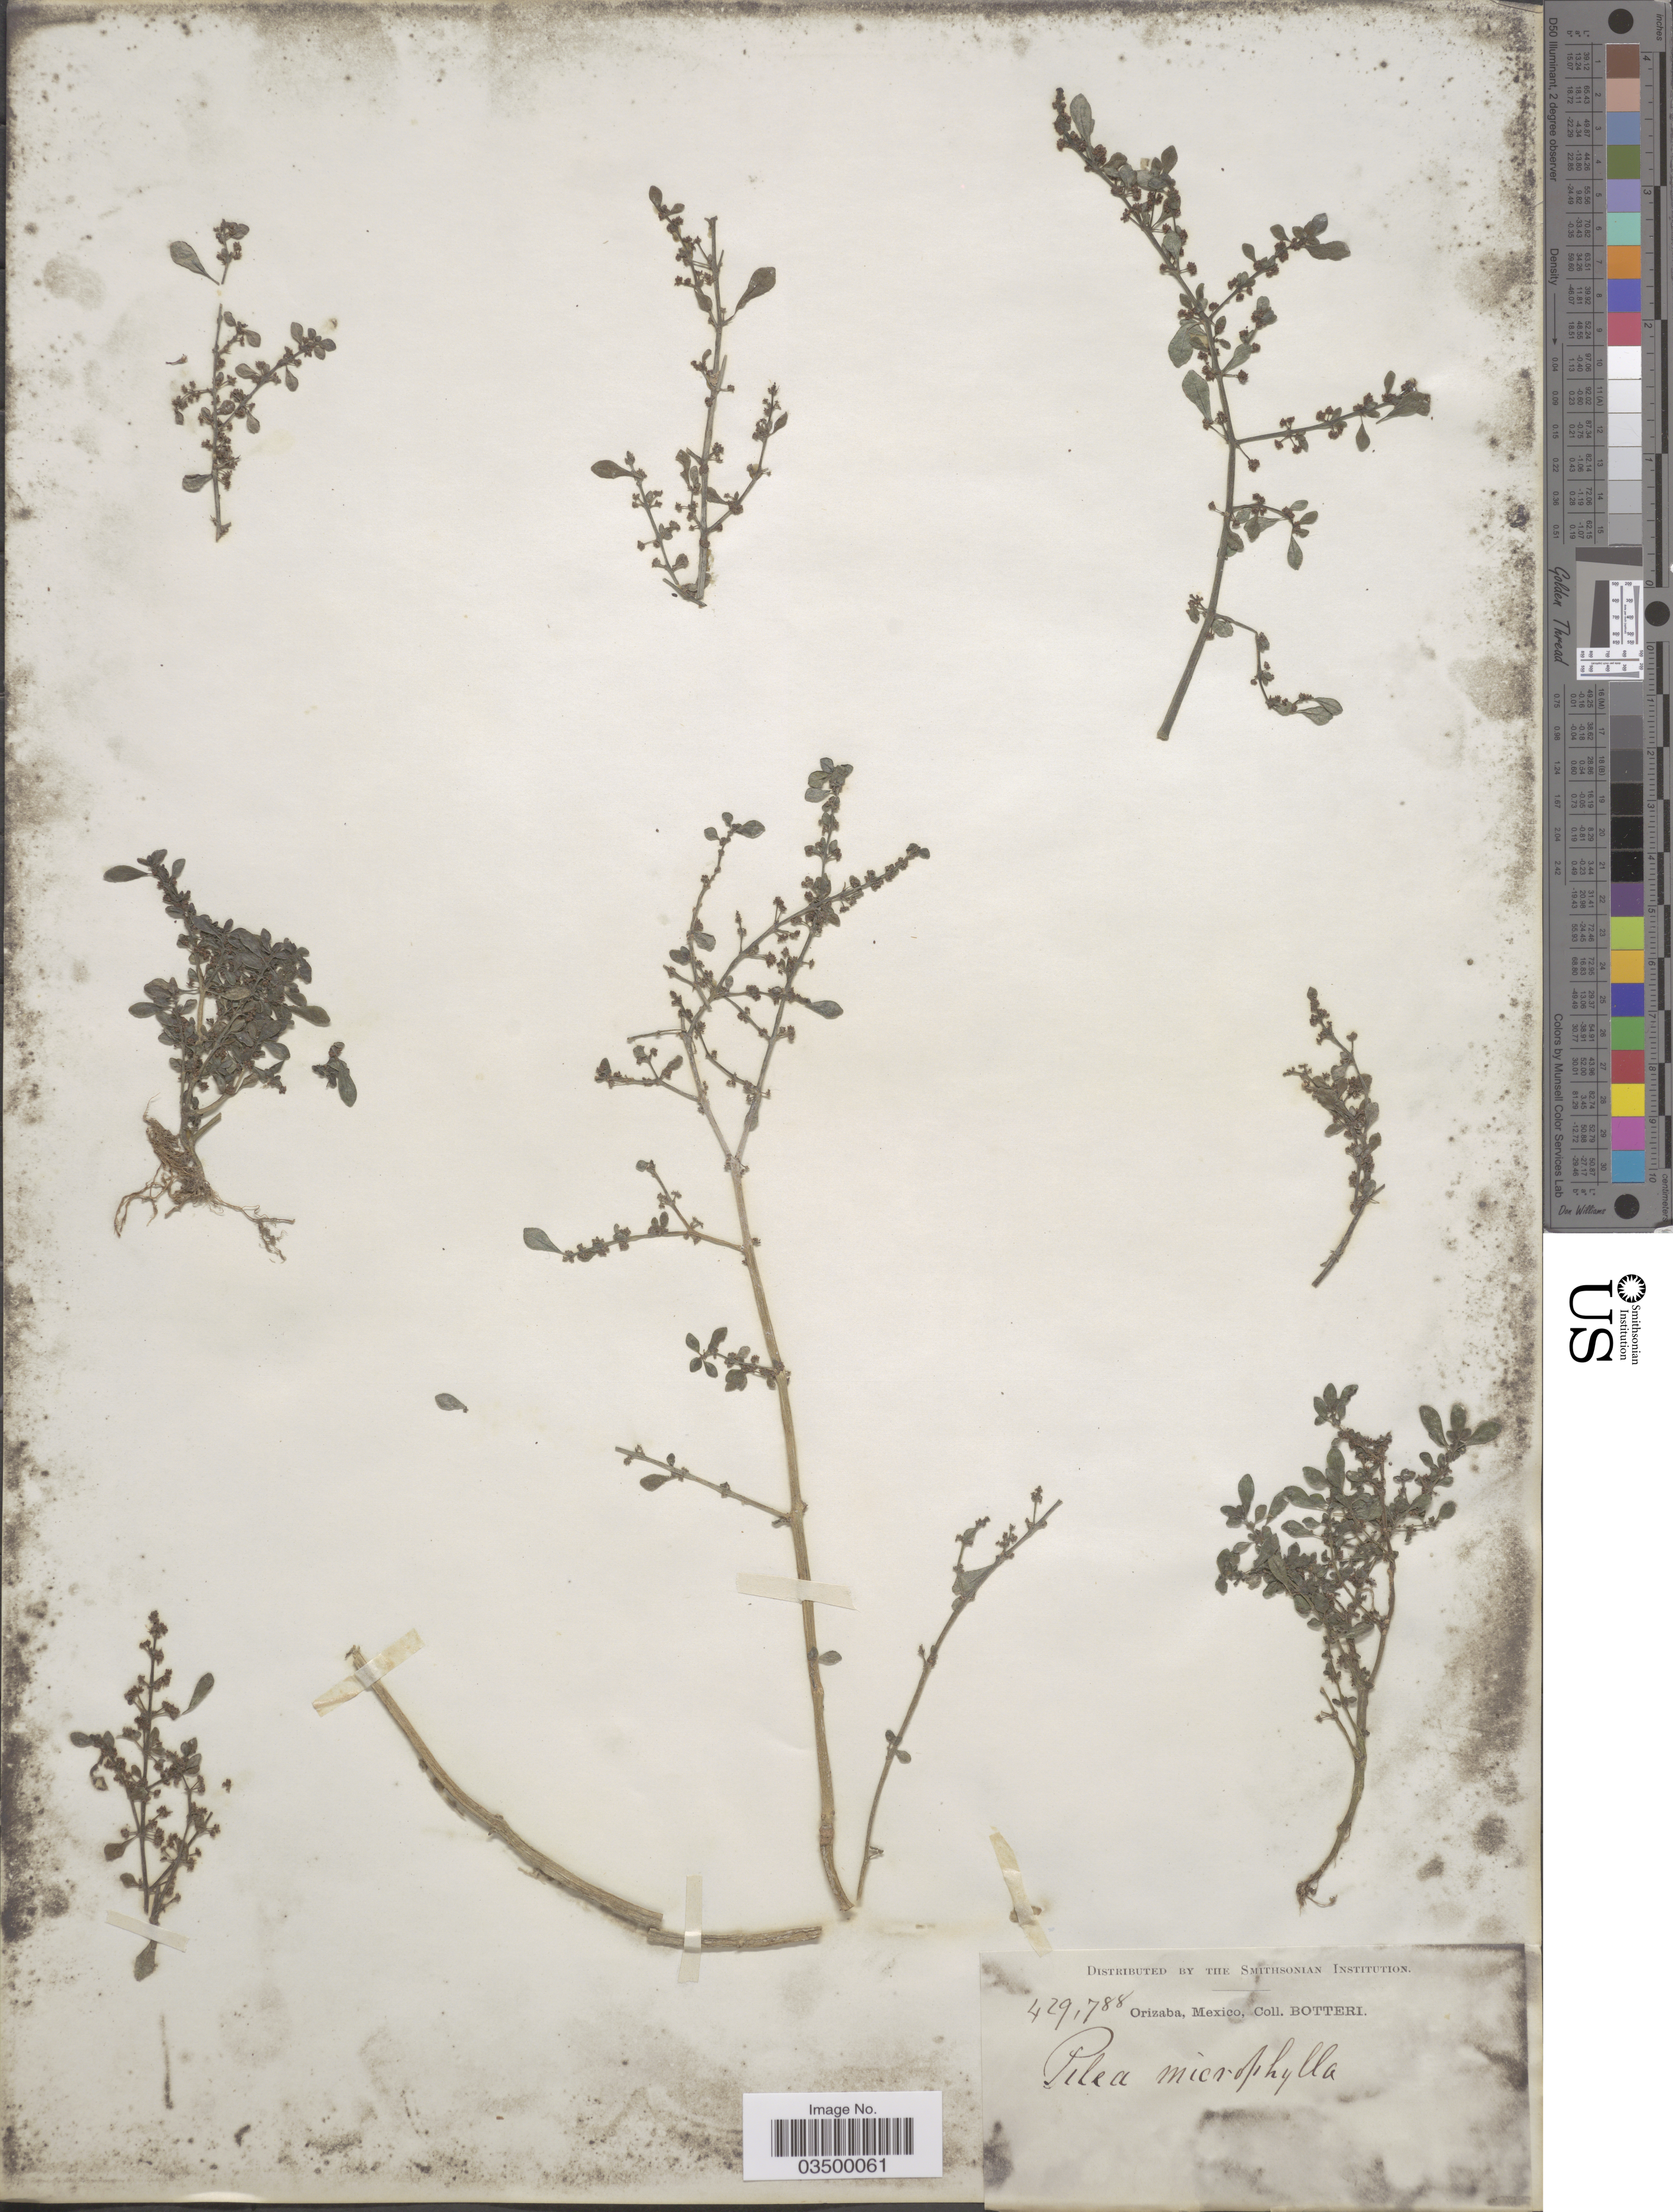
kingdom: Plantae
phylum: Tracheophyta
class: Magnoliopsida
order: Rosales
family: Urticaceae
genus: Pilea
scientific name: Pilea microphylla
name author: (L.) Liebm.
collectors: -. Botteri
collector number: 429/788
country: Mexico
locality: Orizaba.